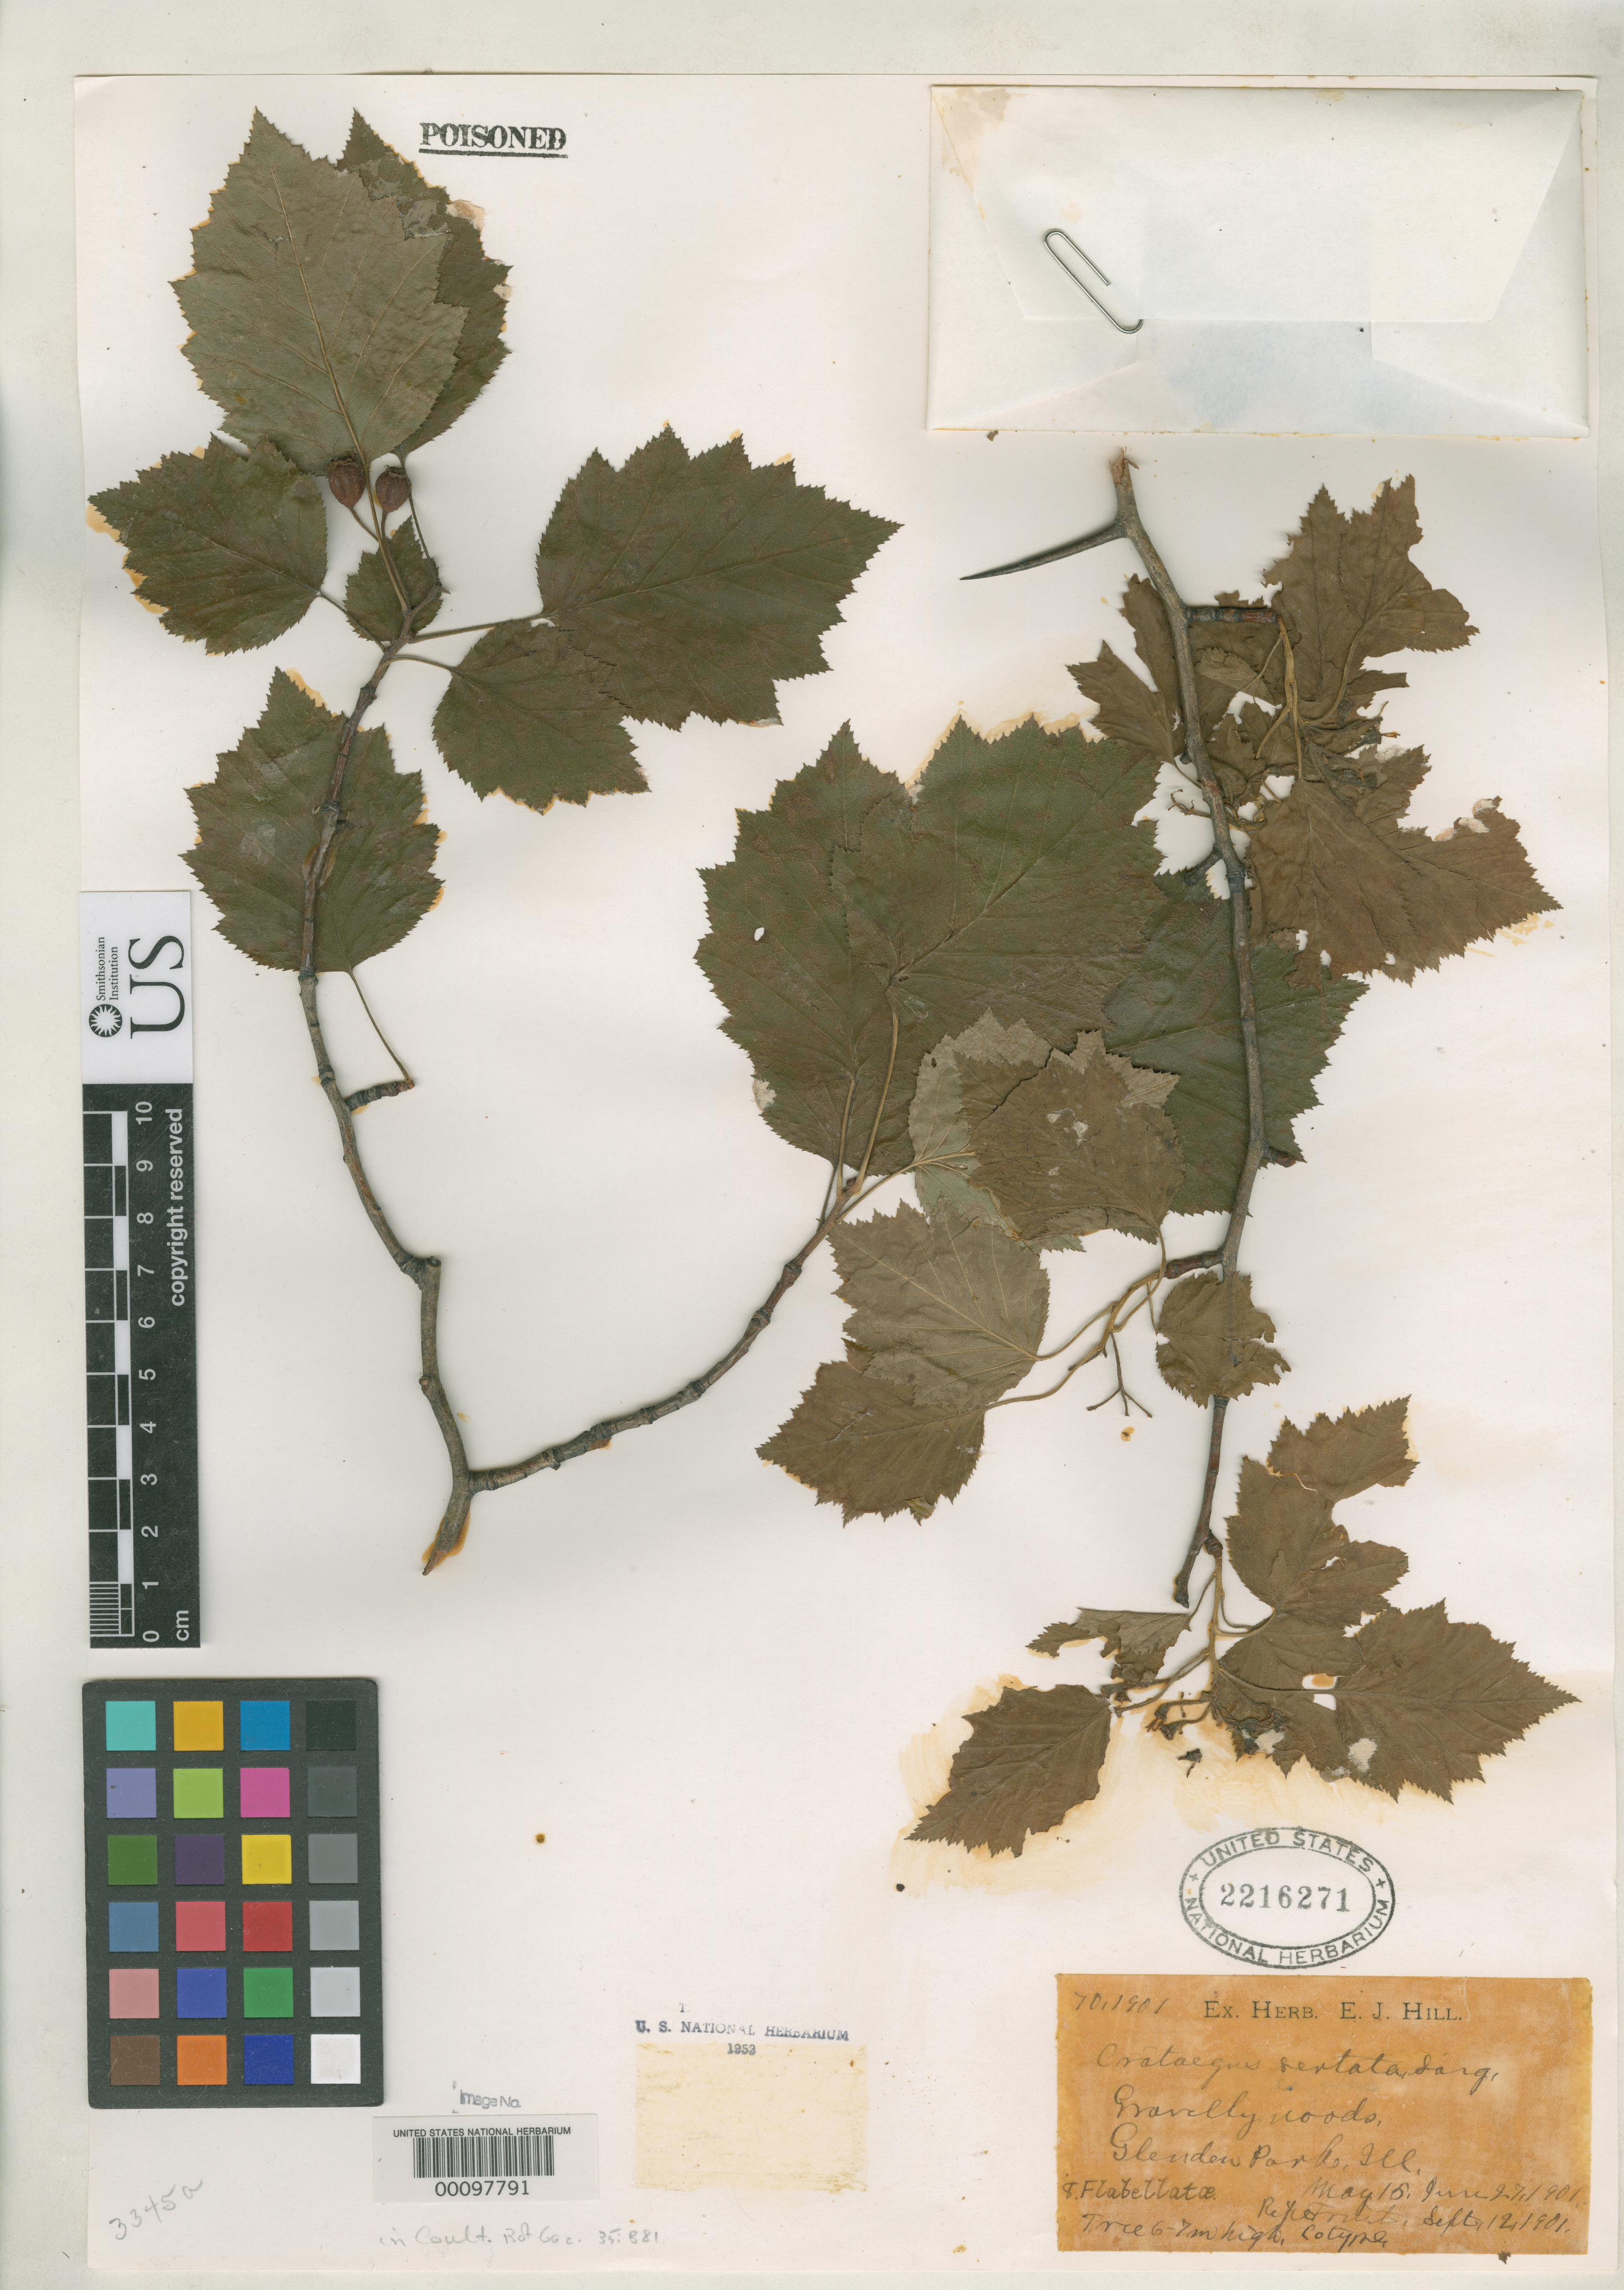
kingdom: Plantae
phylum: Tracheophyta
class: Magnoliopsida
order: Rosales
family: Rosaceae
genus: Crataegus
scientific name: Crataegus sertata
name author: Sarg.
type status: Syntype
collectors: E. J. Hill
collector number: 70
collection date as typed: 27 Jun 1901 and 12 Sep 1901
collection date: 1901-06-27,1901-09-12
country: United States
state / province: Illinois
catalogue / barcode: US 2216271